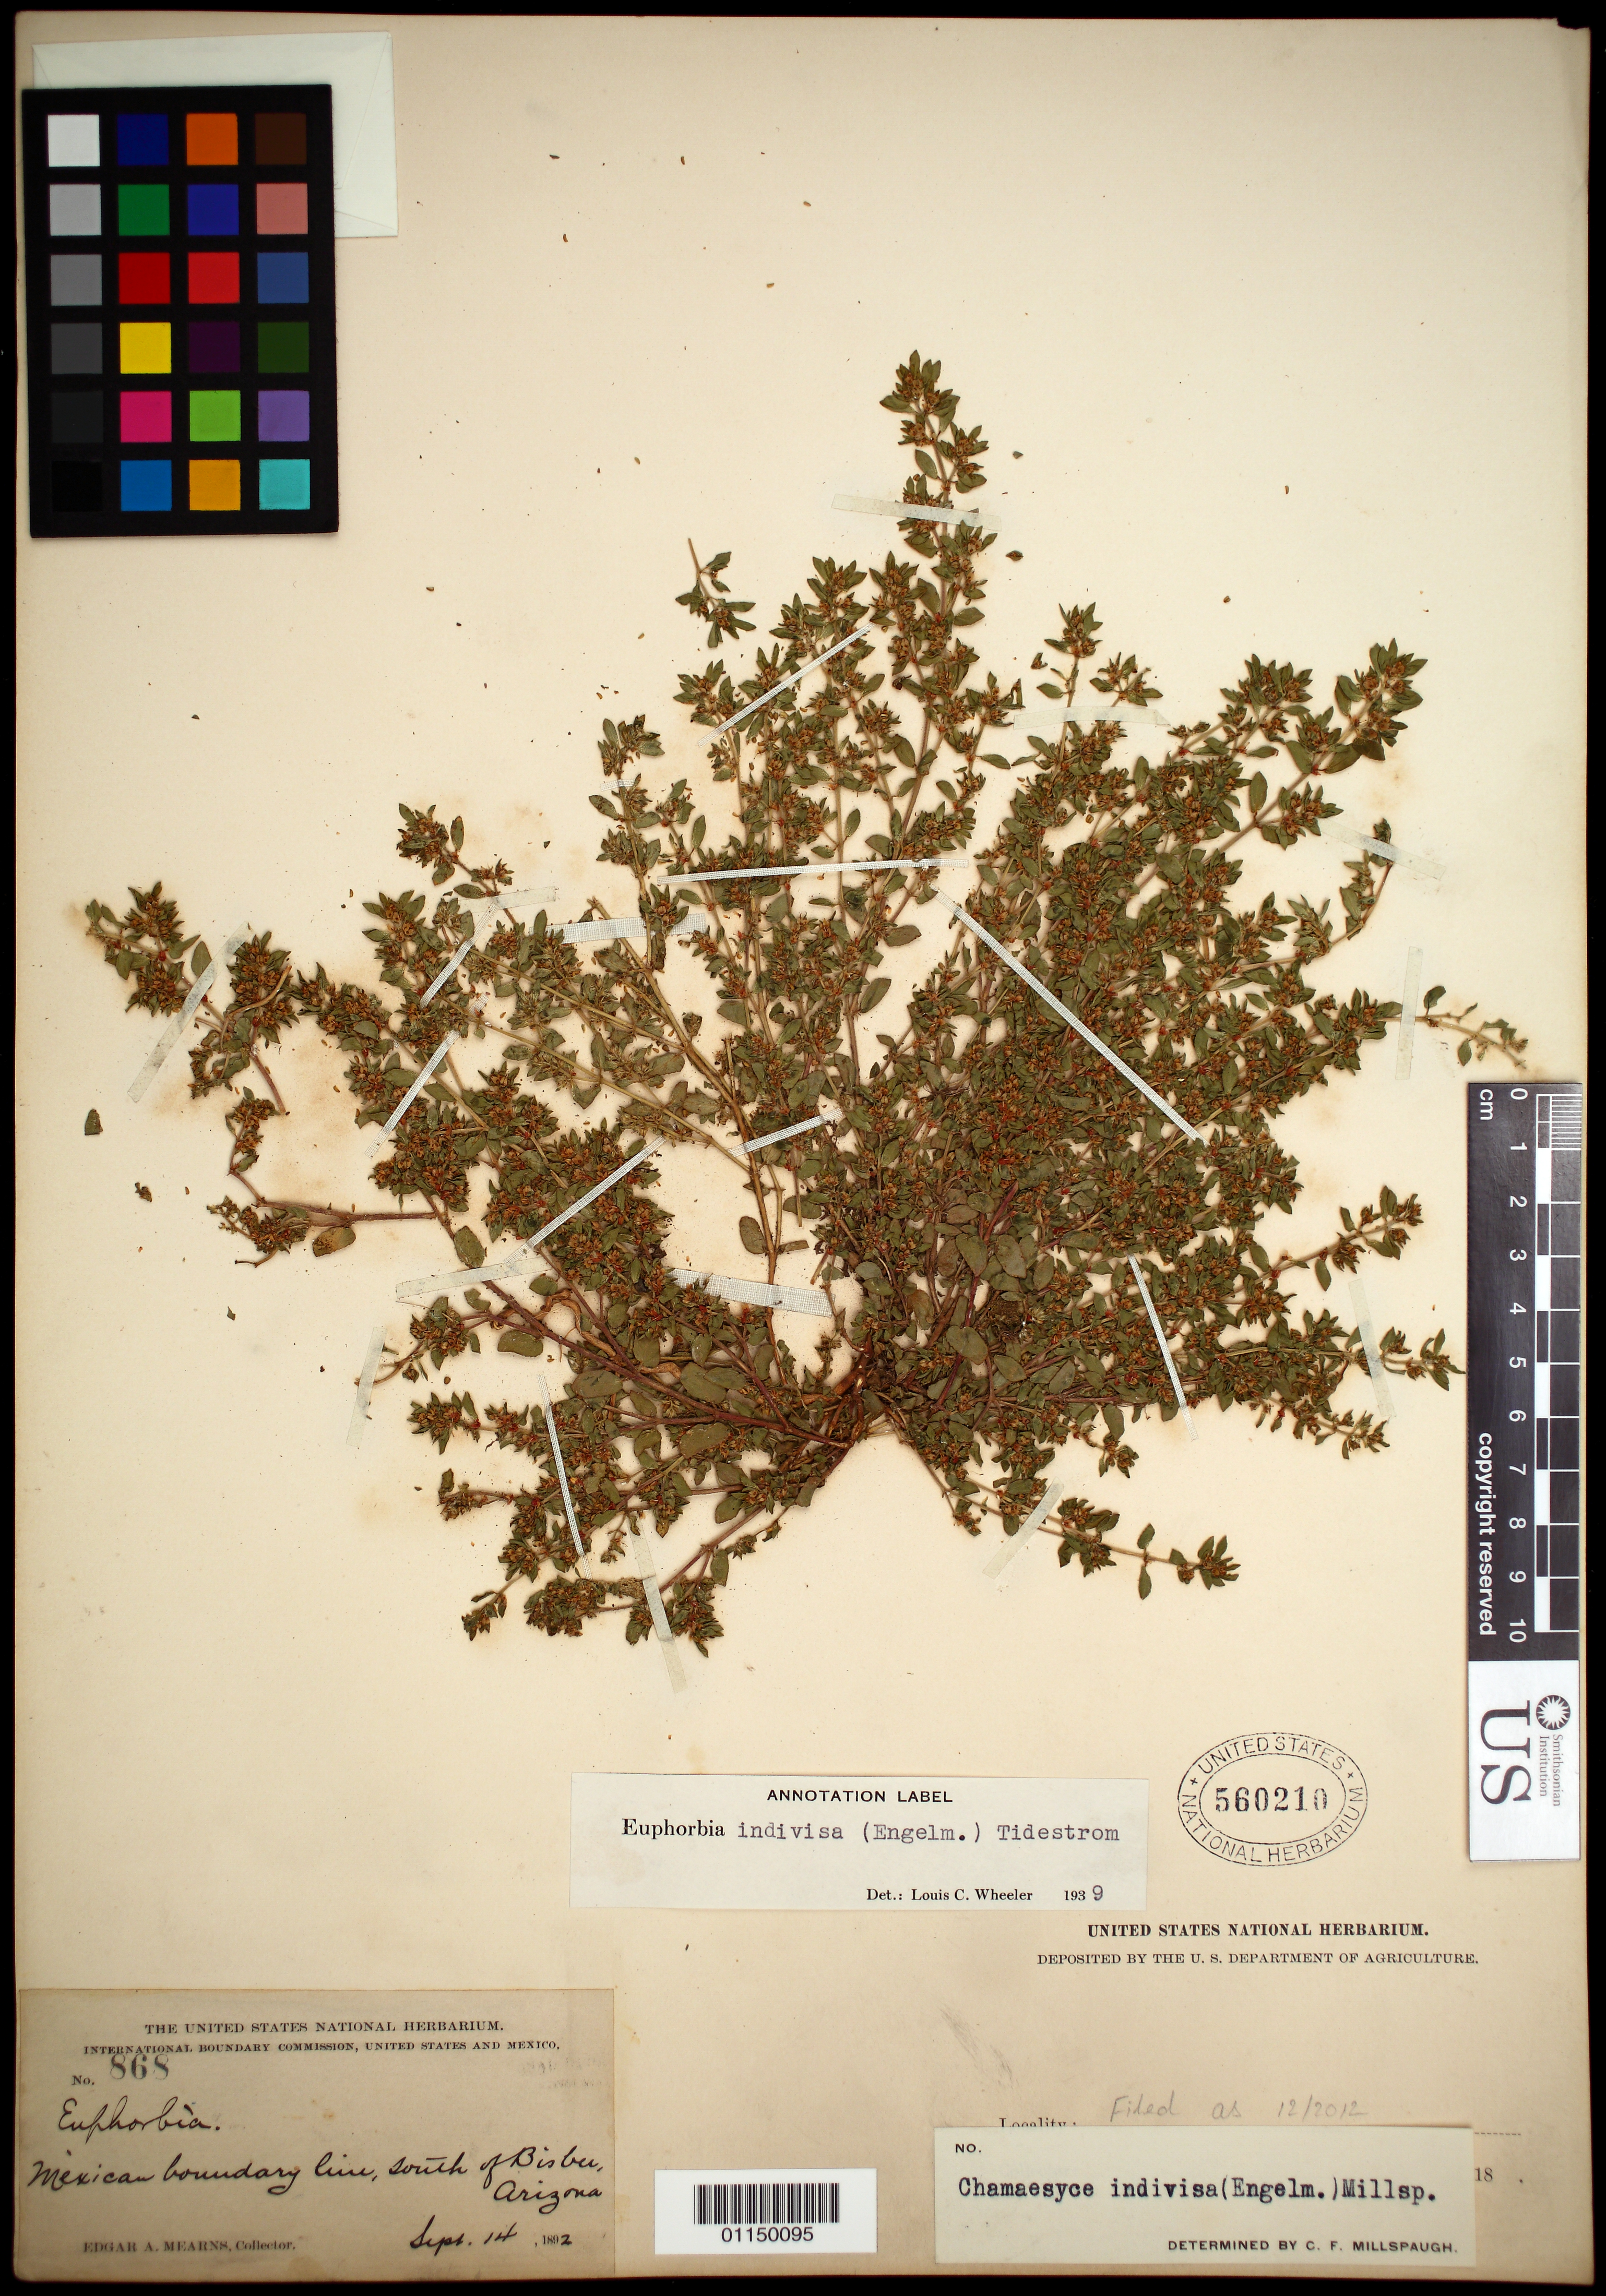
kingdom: Plantae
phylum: Tracheophyta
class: Magnoliopsida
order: Malpighiales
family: Euphorbiaceae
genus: Chamaesyce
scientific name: Chamaesyce indivisa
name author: (Engelm.) Millsp.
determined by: Millspaugh, C. F.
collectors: E. A. Mearns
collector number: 868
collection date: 1892-09-14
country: United States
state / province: Arizona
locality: Mexican Boundary Line, S of Bisbee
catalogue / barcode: US 560210